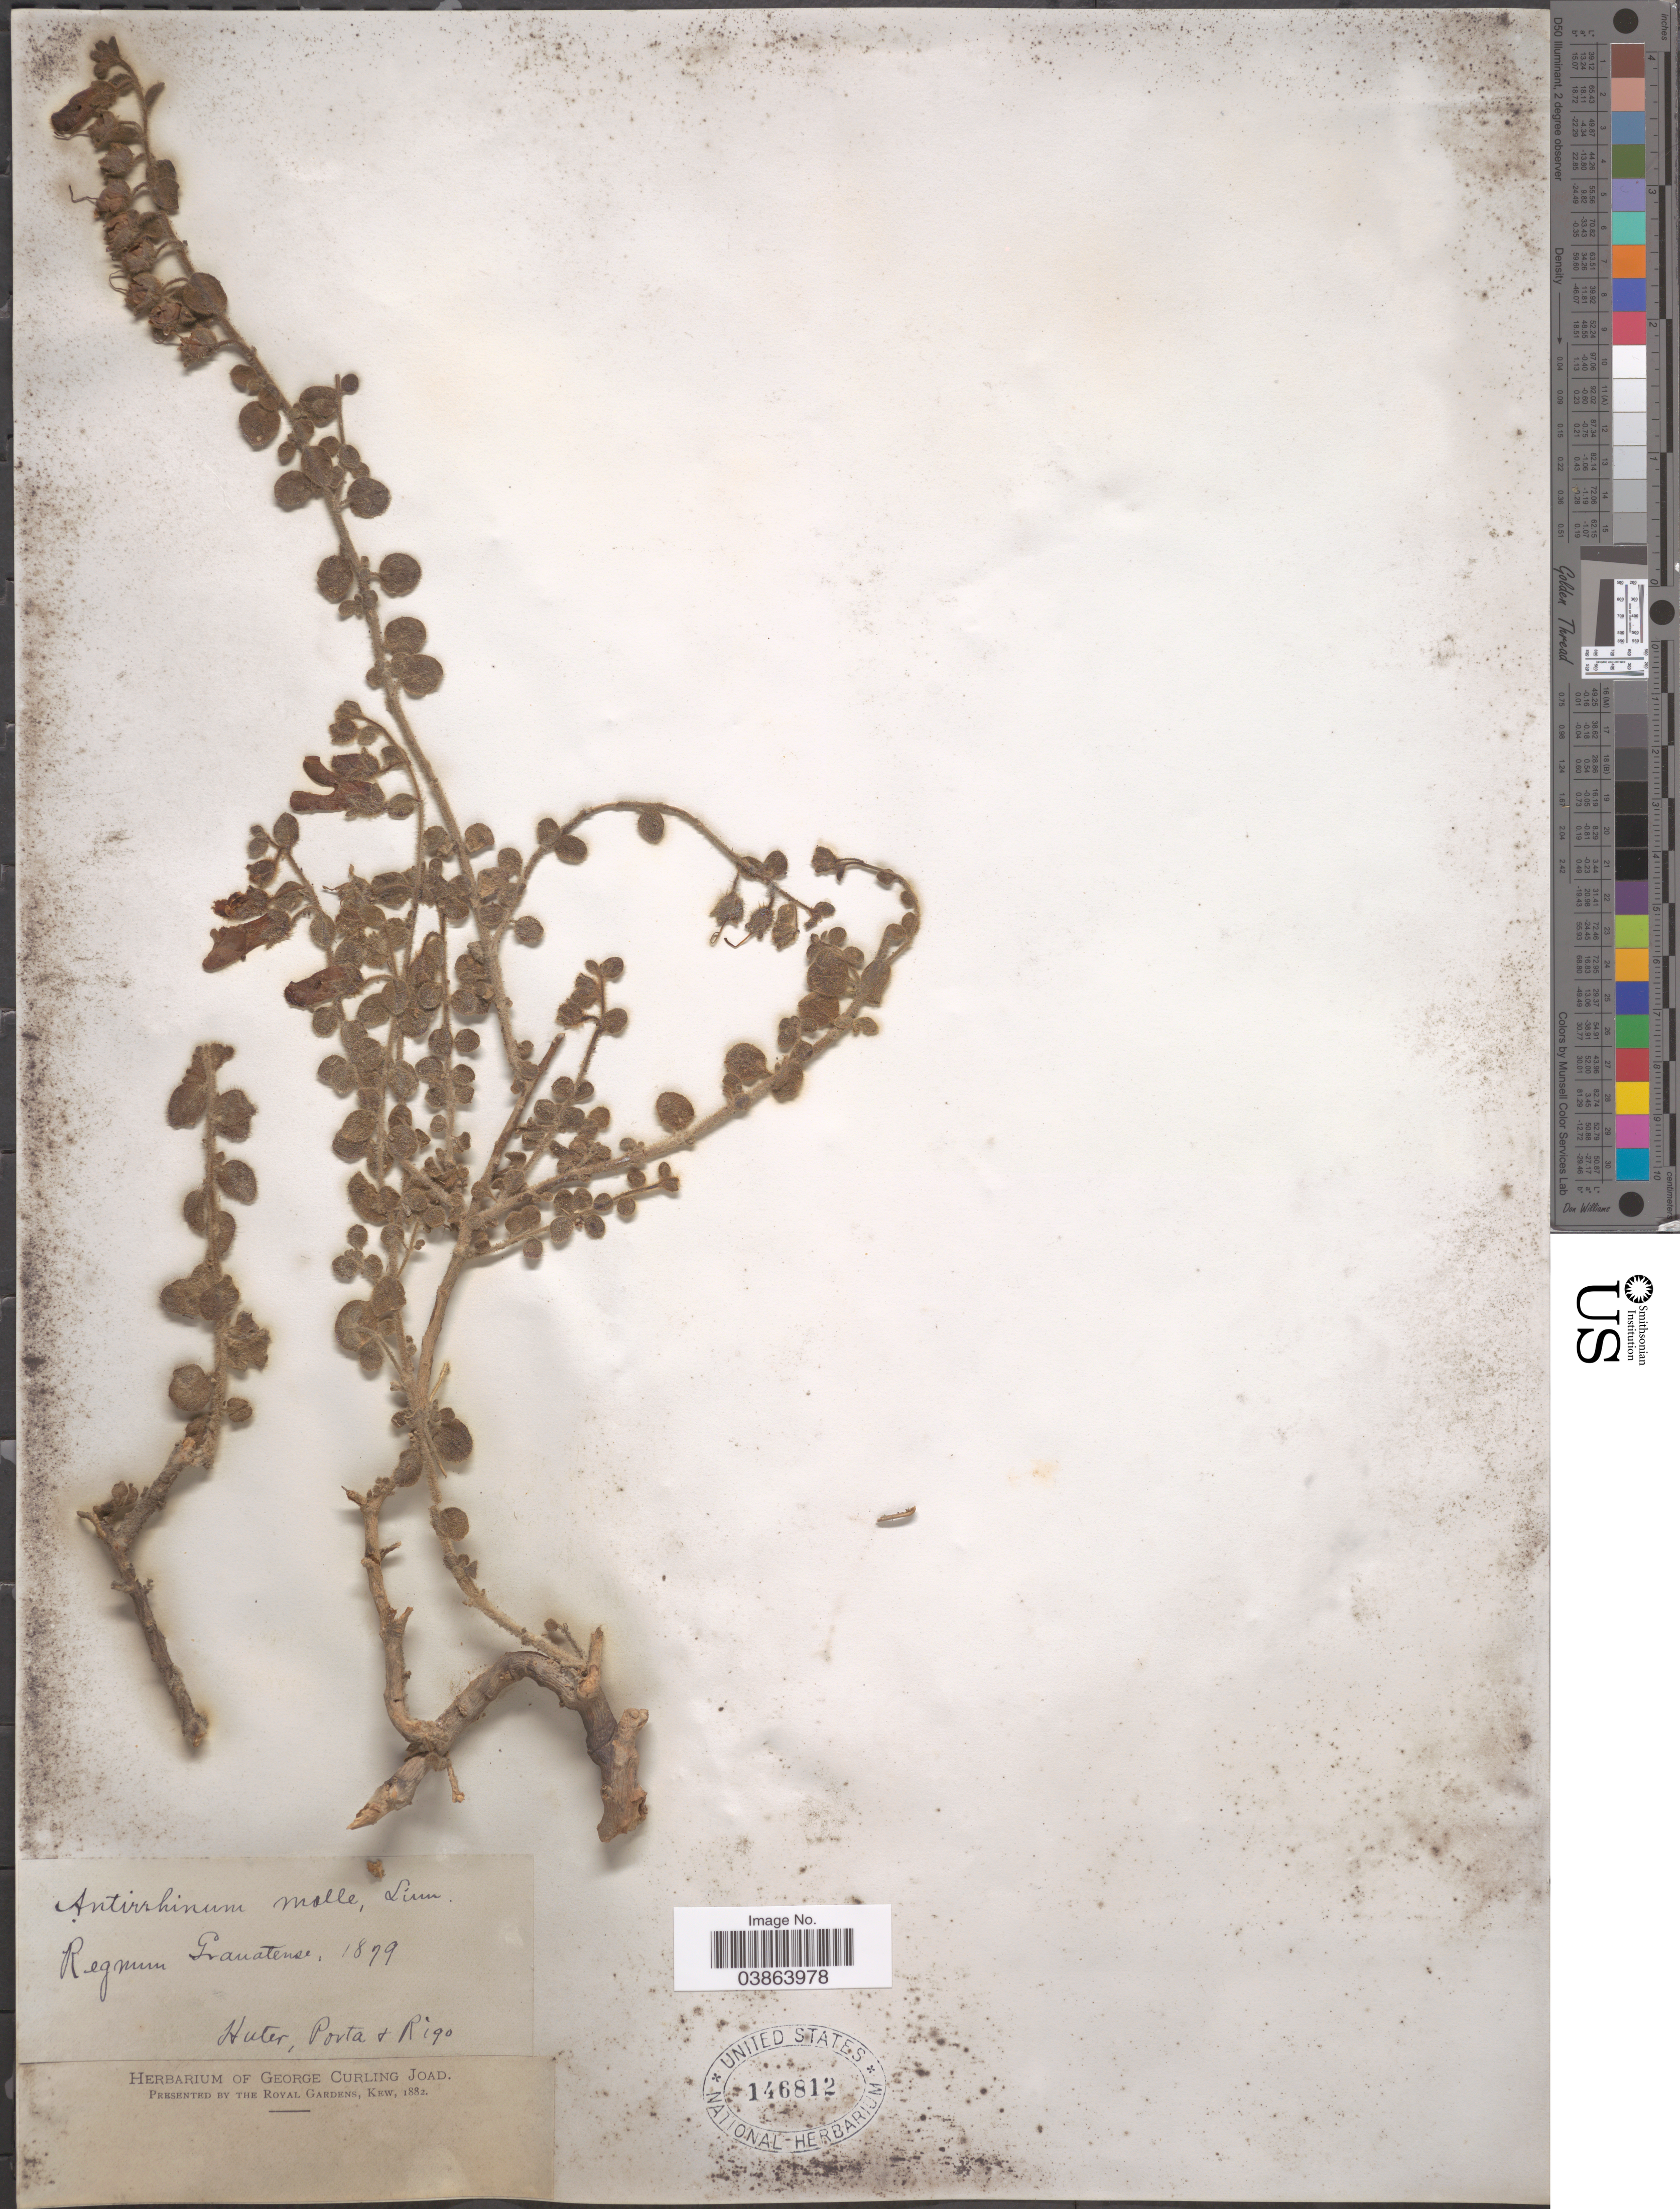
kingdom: Plantae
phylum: Tracheophyta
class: Magnoliopsida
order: Lamiales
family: Plantaginaceae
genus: Antirrhinum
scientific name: Antirrhinum molle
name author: L.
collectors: -. Huter, -- Porta & -- Rigo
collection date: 1879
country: Spain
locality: Regnum Granatense.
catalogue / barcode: US 146812